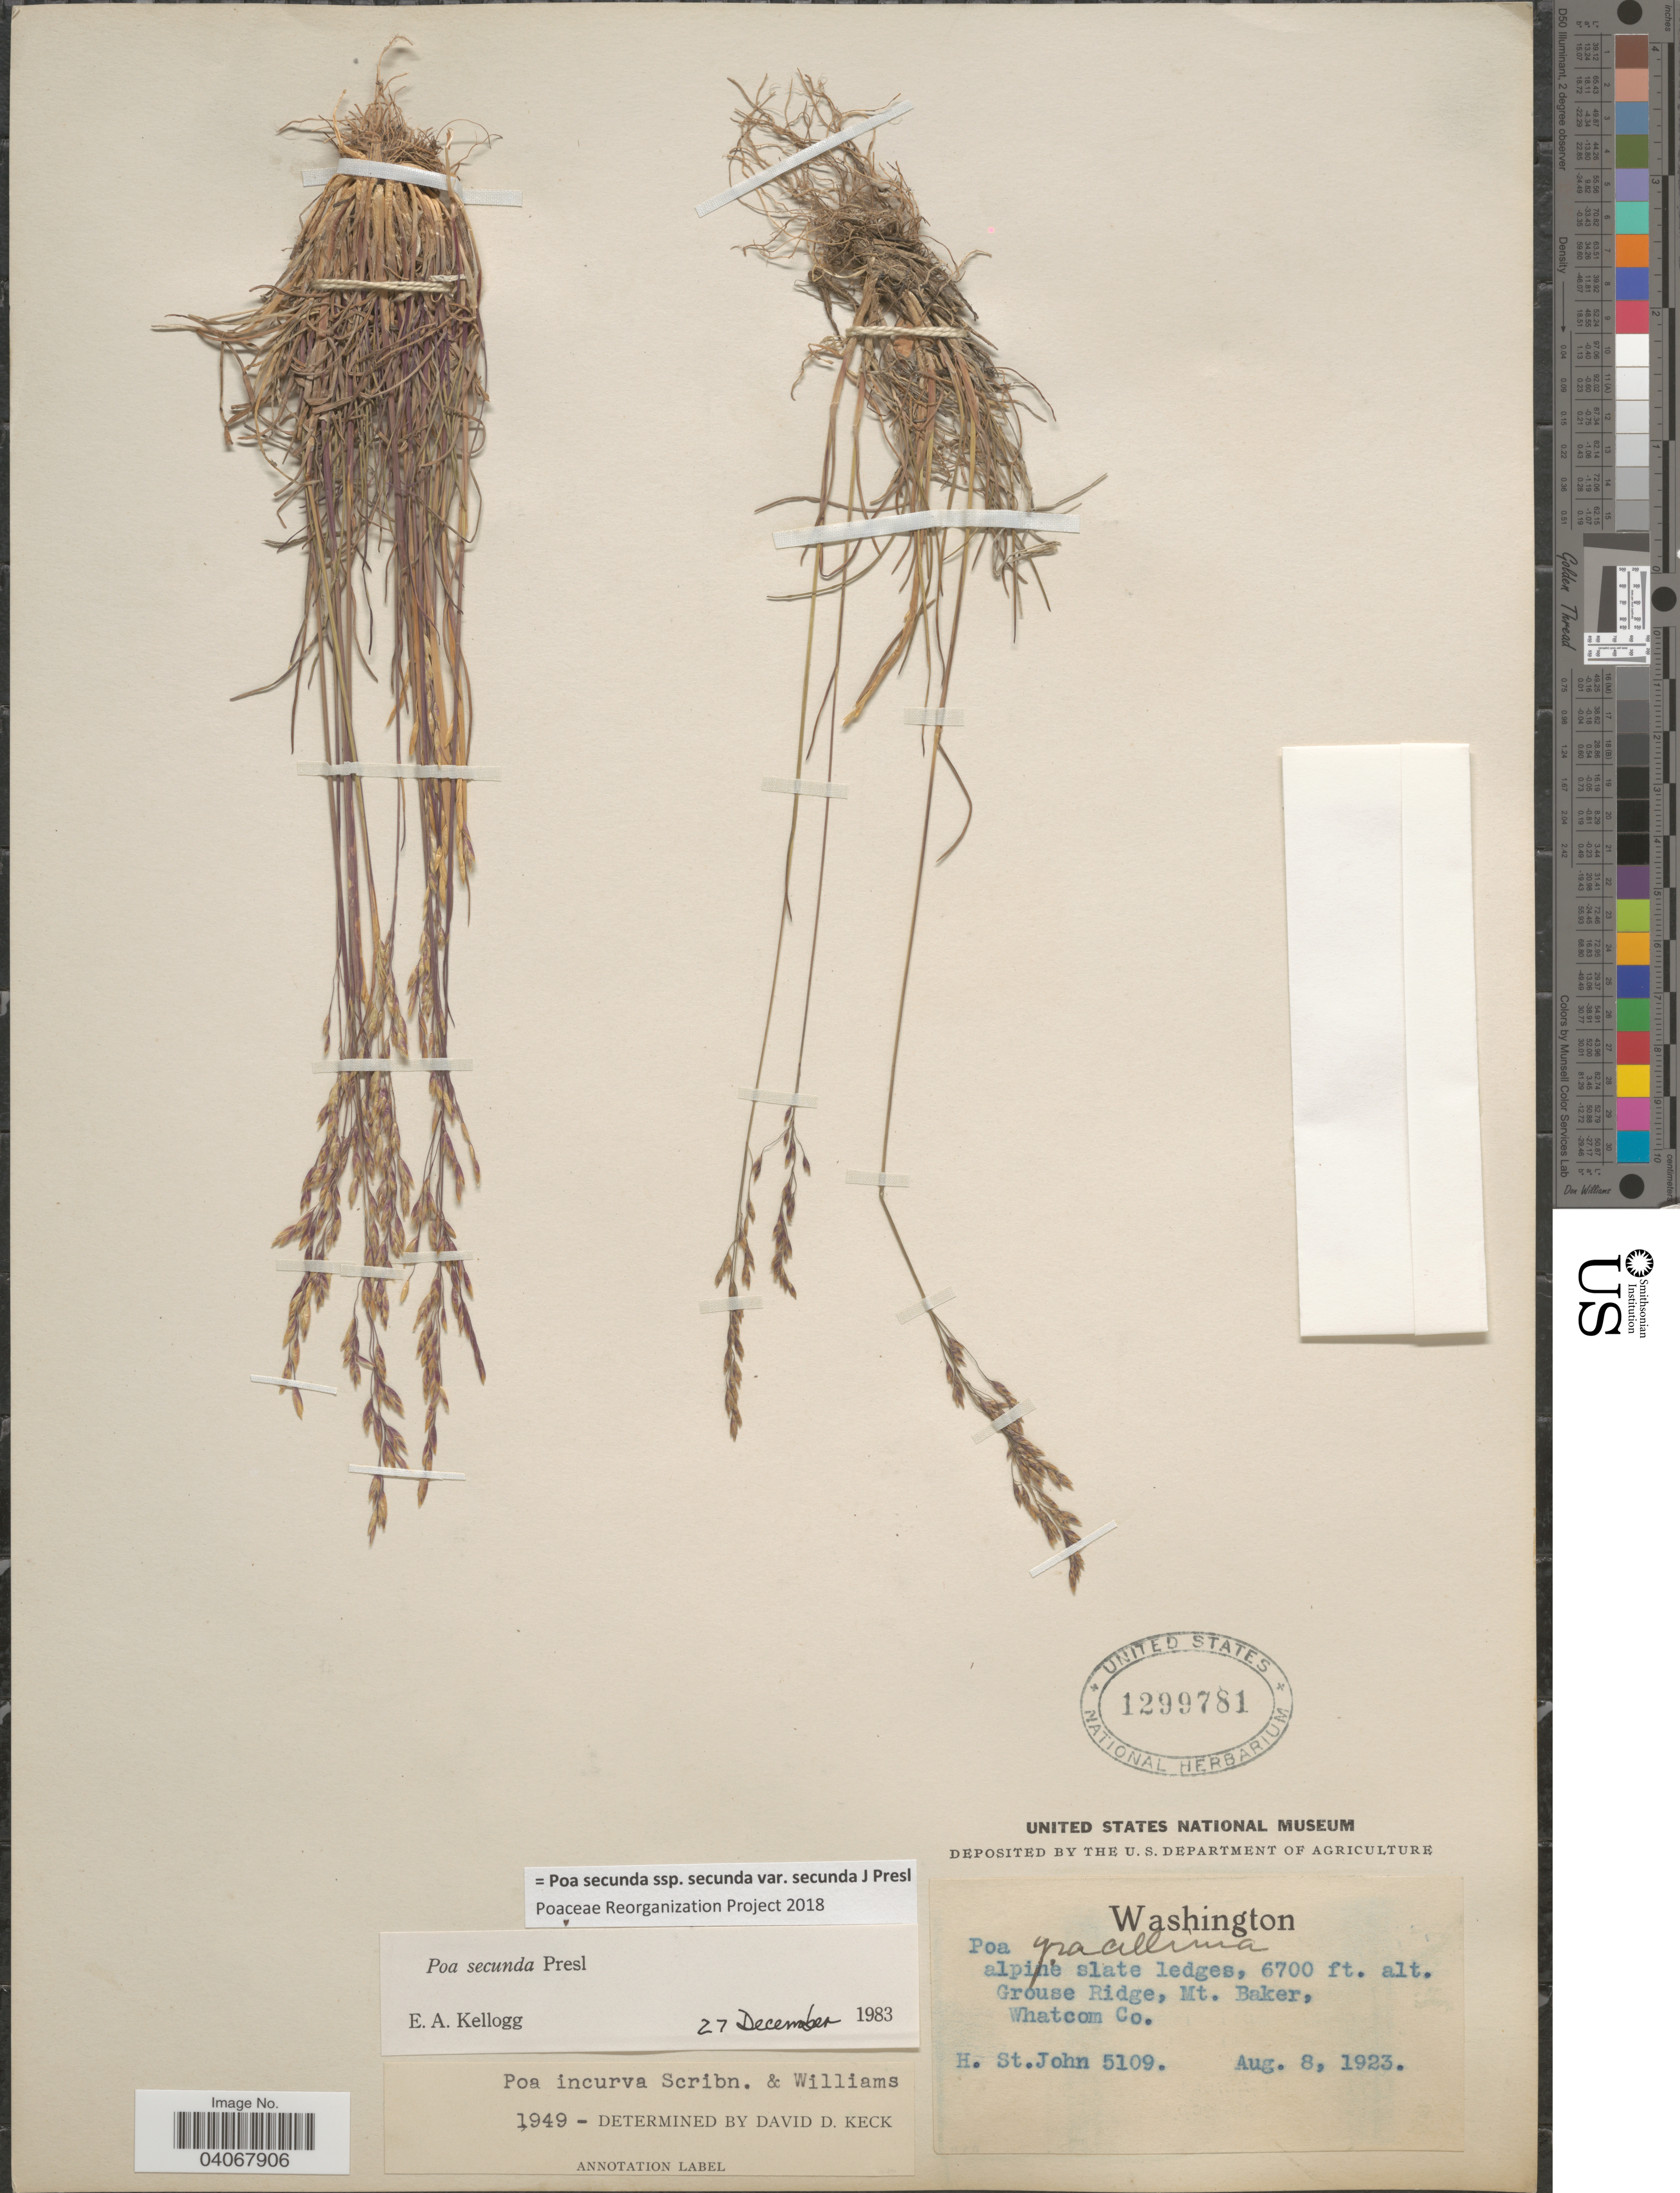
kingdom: Plantae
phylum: Tracheophyta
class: Liliopsida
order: Poales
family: Poaceae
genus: Poa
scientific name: Poa secunda subsp. secunda var. secunda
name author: J. Presl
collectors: H. St. John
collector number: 5109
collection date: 1923-08-08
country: United States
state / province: Washington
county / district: Whatcom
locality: Alpine slate ledges. Grouse Ridge, Mt. Baker, Whatcom Co.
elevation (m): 2042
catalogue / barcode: US 1299781